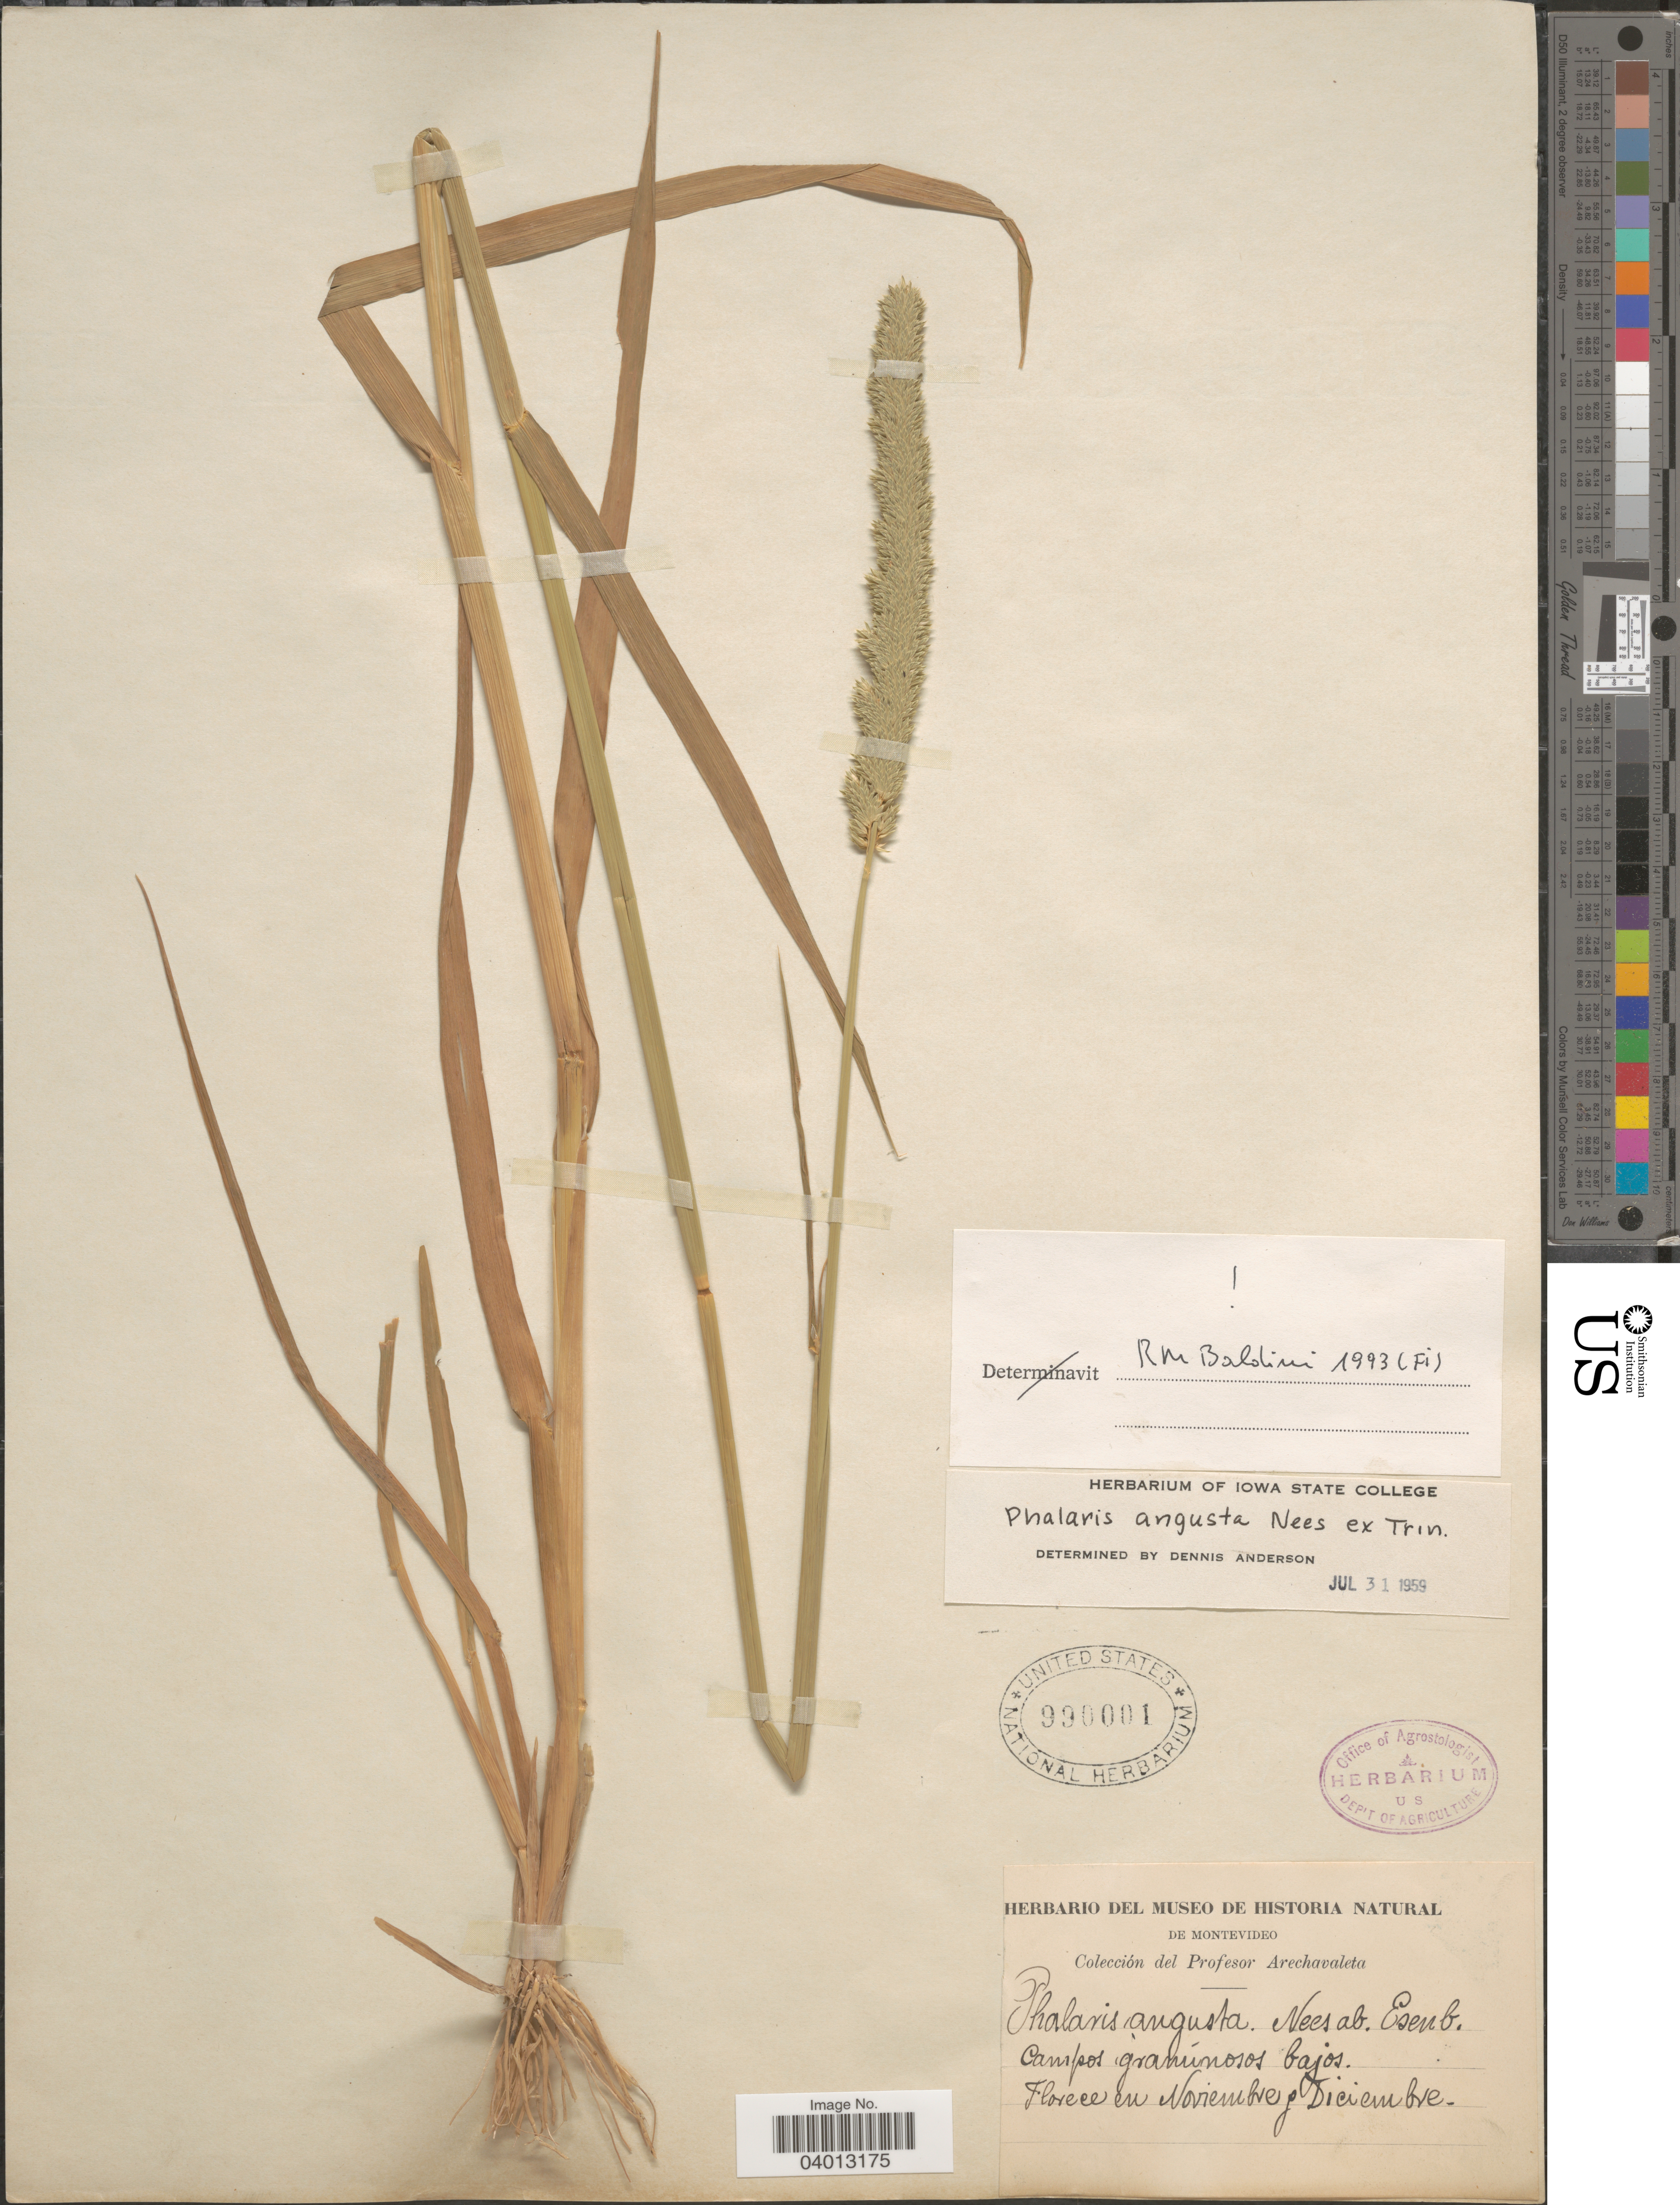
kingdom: Plantae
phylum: Tracheophyta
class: Liliopsida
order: Poales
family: Poaceae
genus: Phalaris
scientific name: Phalaris angusta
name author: Nees ex Trin.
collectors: Arechavaleta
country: Uruguay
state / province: Montevideo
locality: Campos graminosos bajos.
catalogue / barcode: US 990001